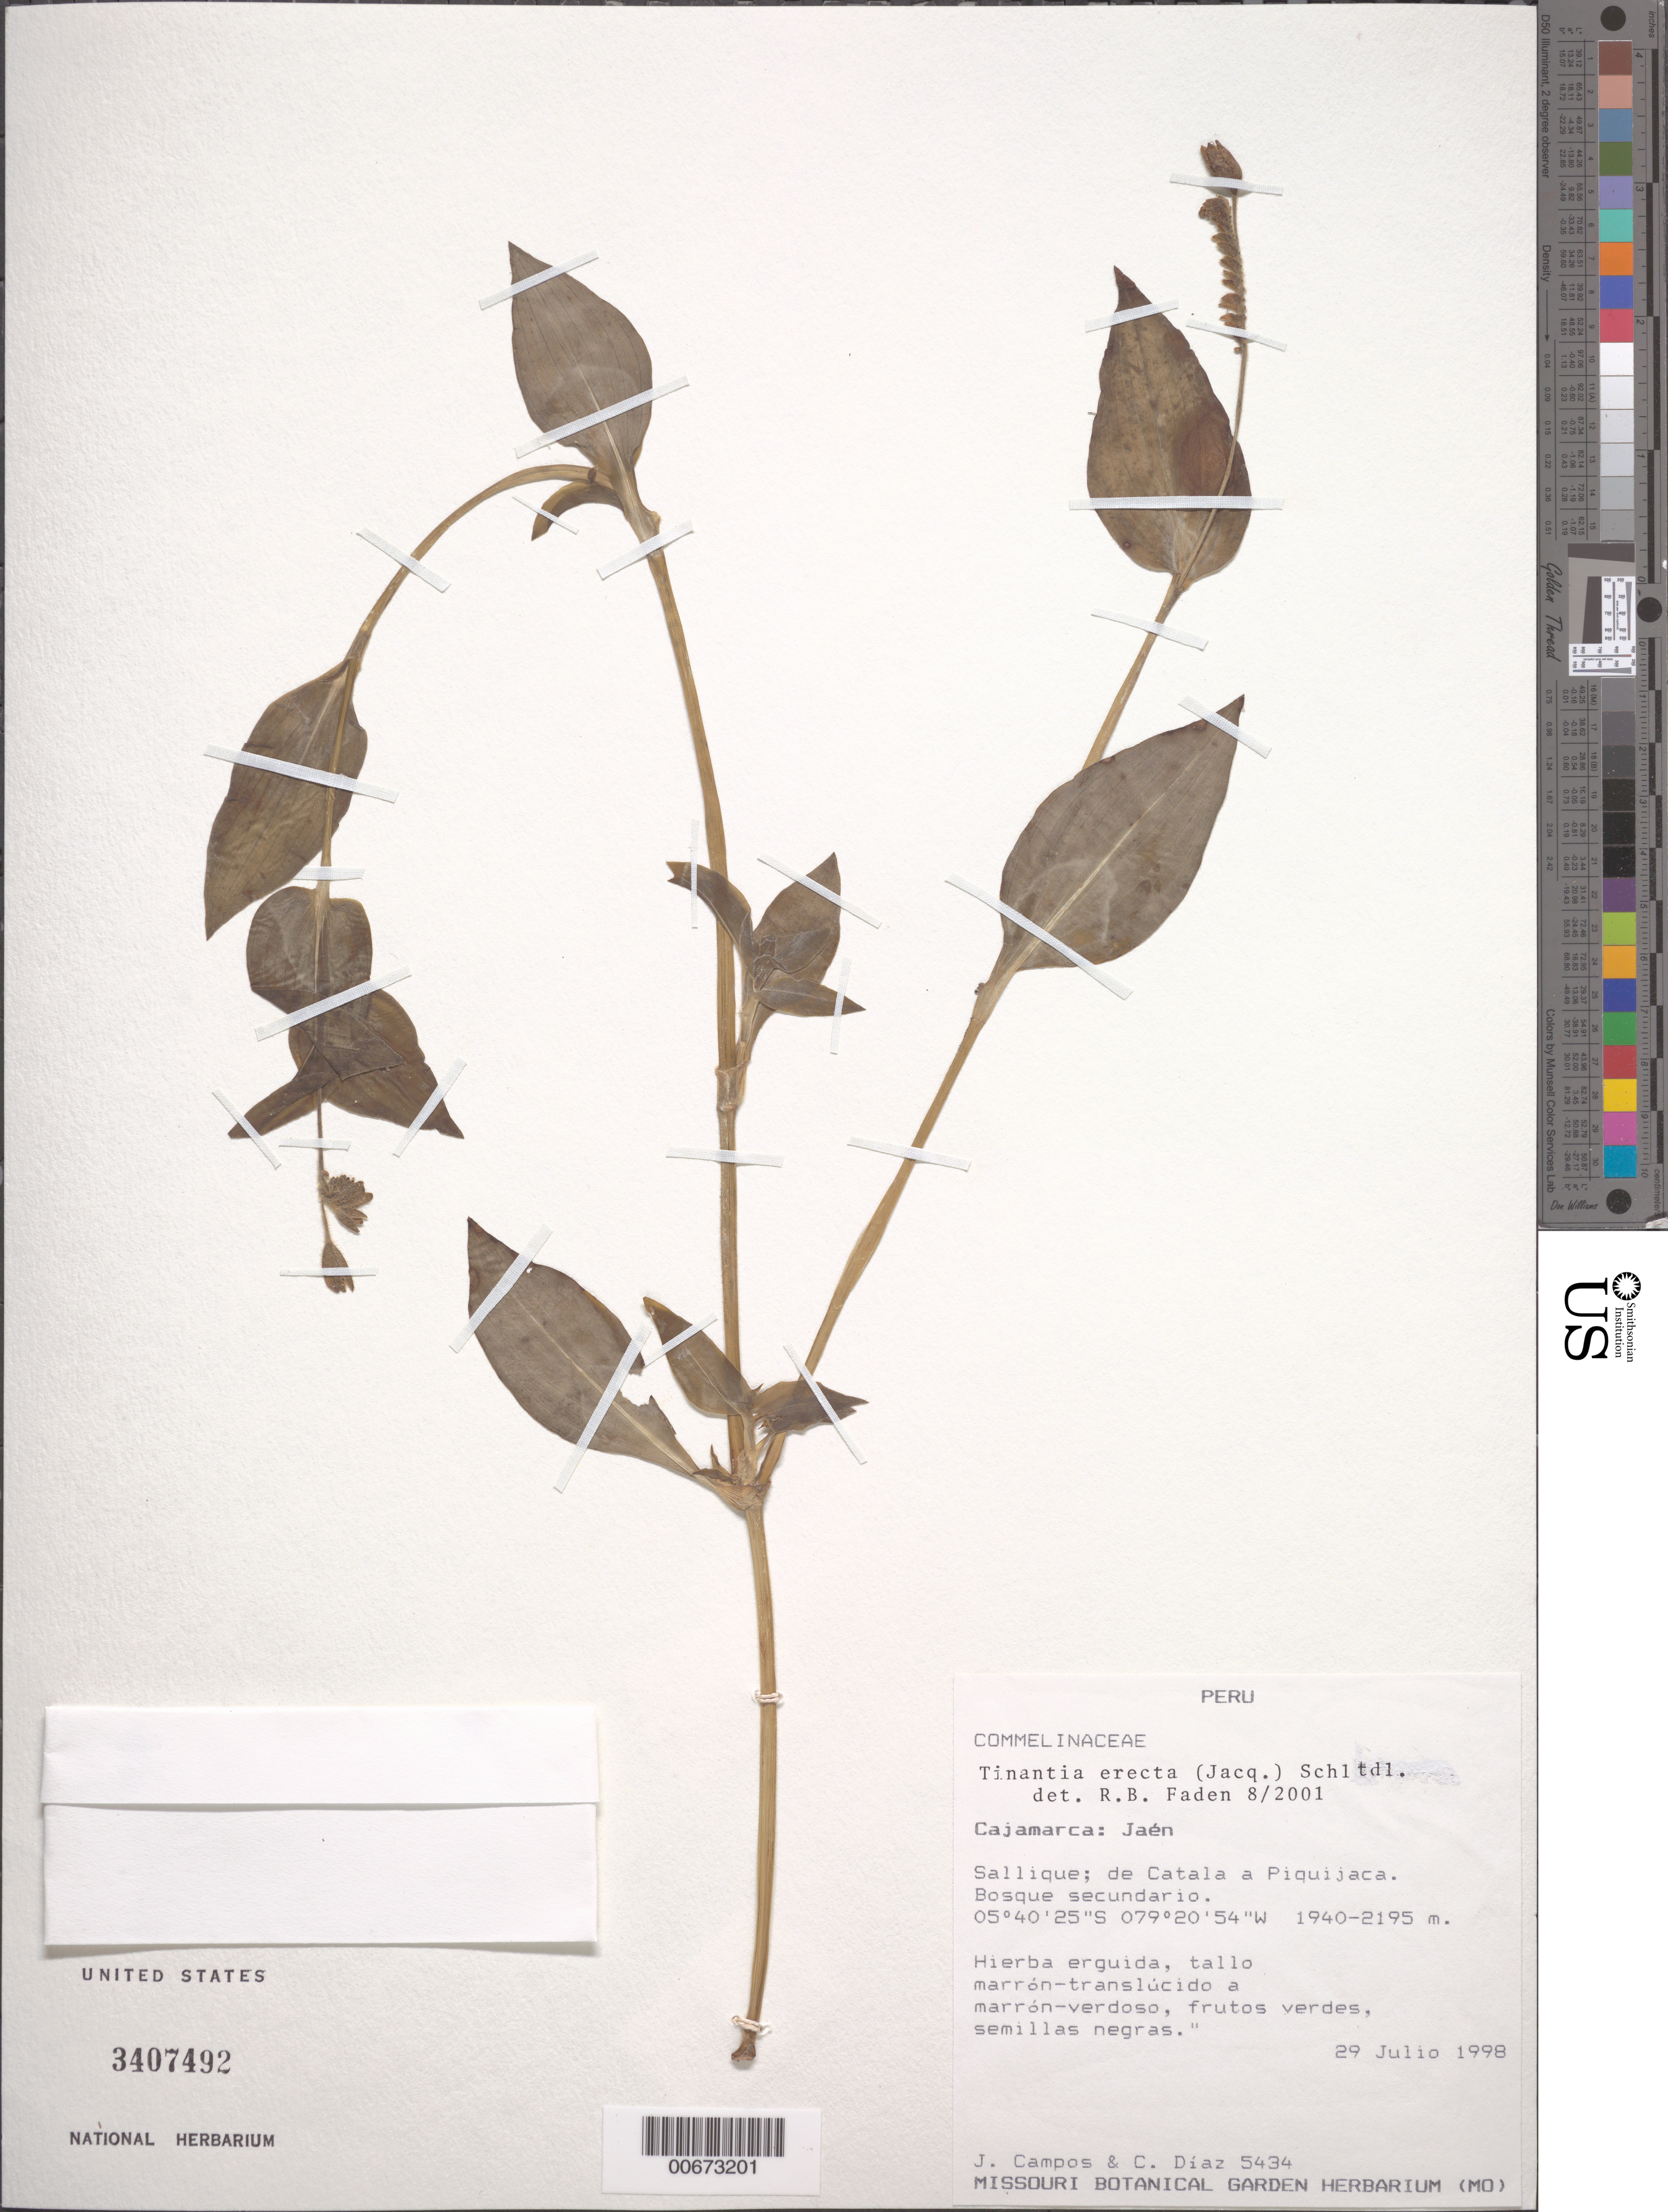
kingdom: Plantae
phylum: Tracheophyta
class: Liliopsida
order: Commelinales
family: Commelinaceae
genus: Tinantia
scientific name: Tinantia erecta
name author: (Jacq.) Fenzl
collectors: J. Campos & C. Díaz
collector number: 5434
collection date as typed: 29 Jul 1998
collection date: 1998-07-29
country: Peru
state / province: Cajamarca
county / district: Jaén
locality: Sallique, de Catala a Piquijaca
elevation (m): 1940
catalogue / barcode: US 3407492